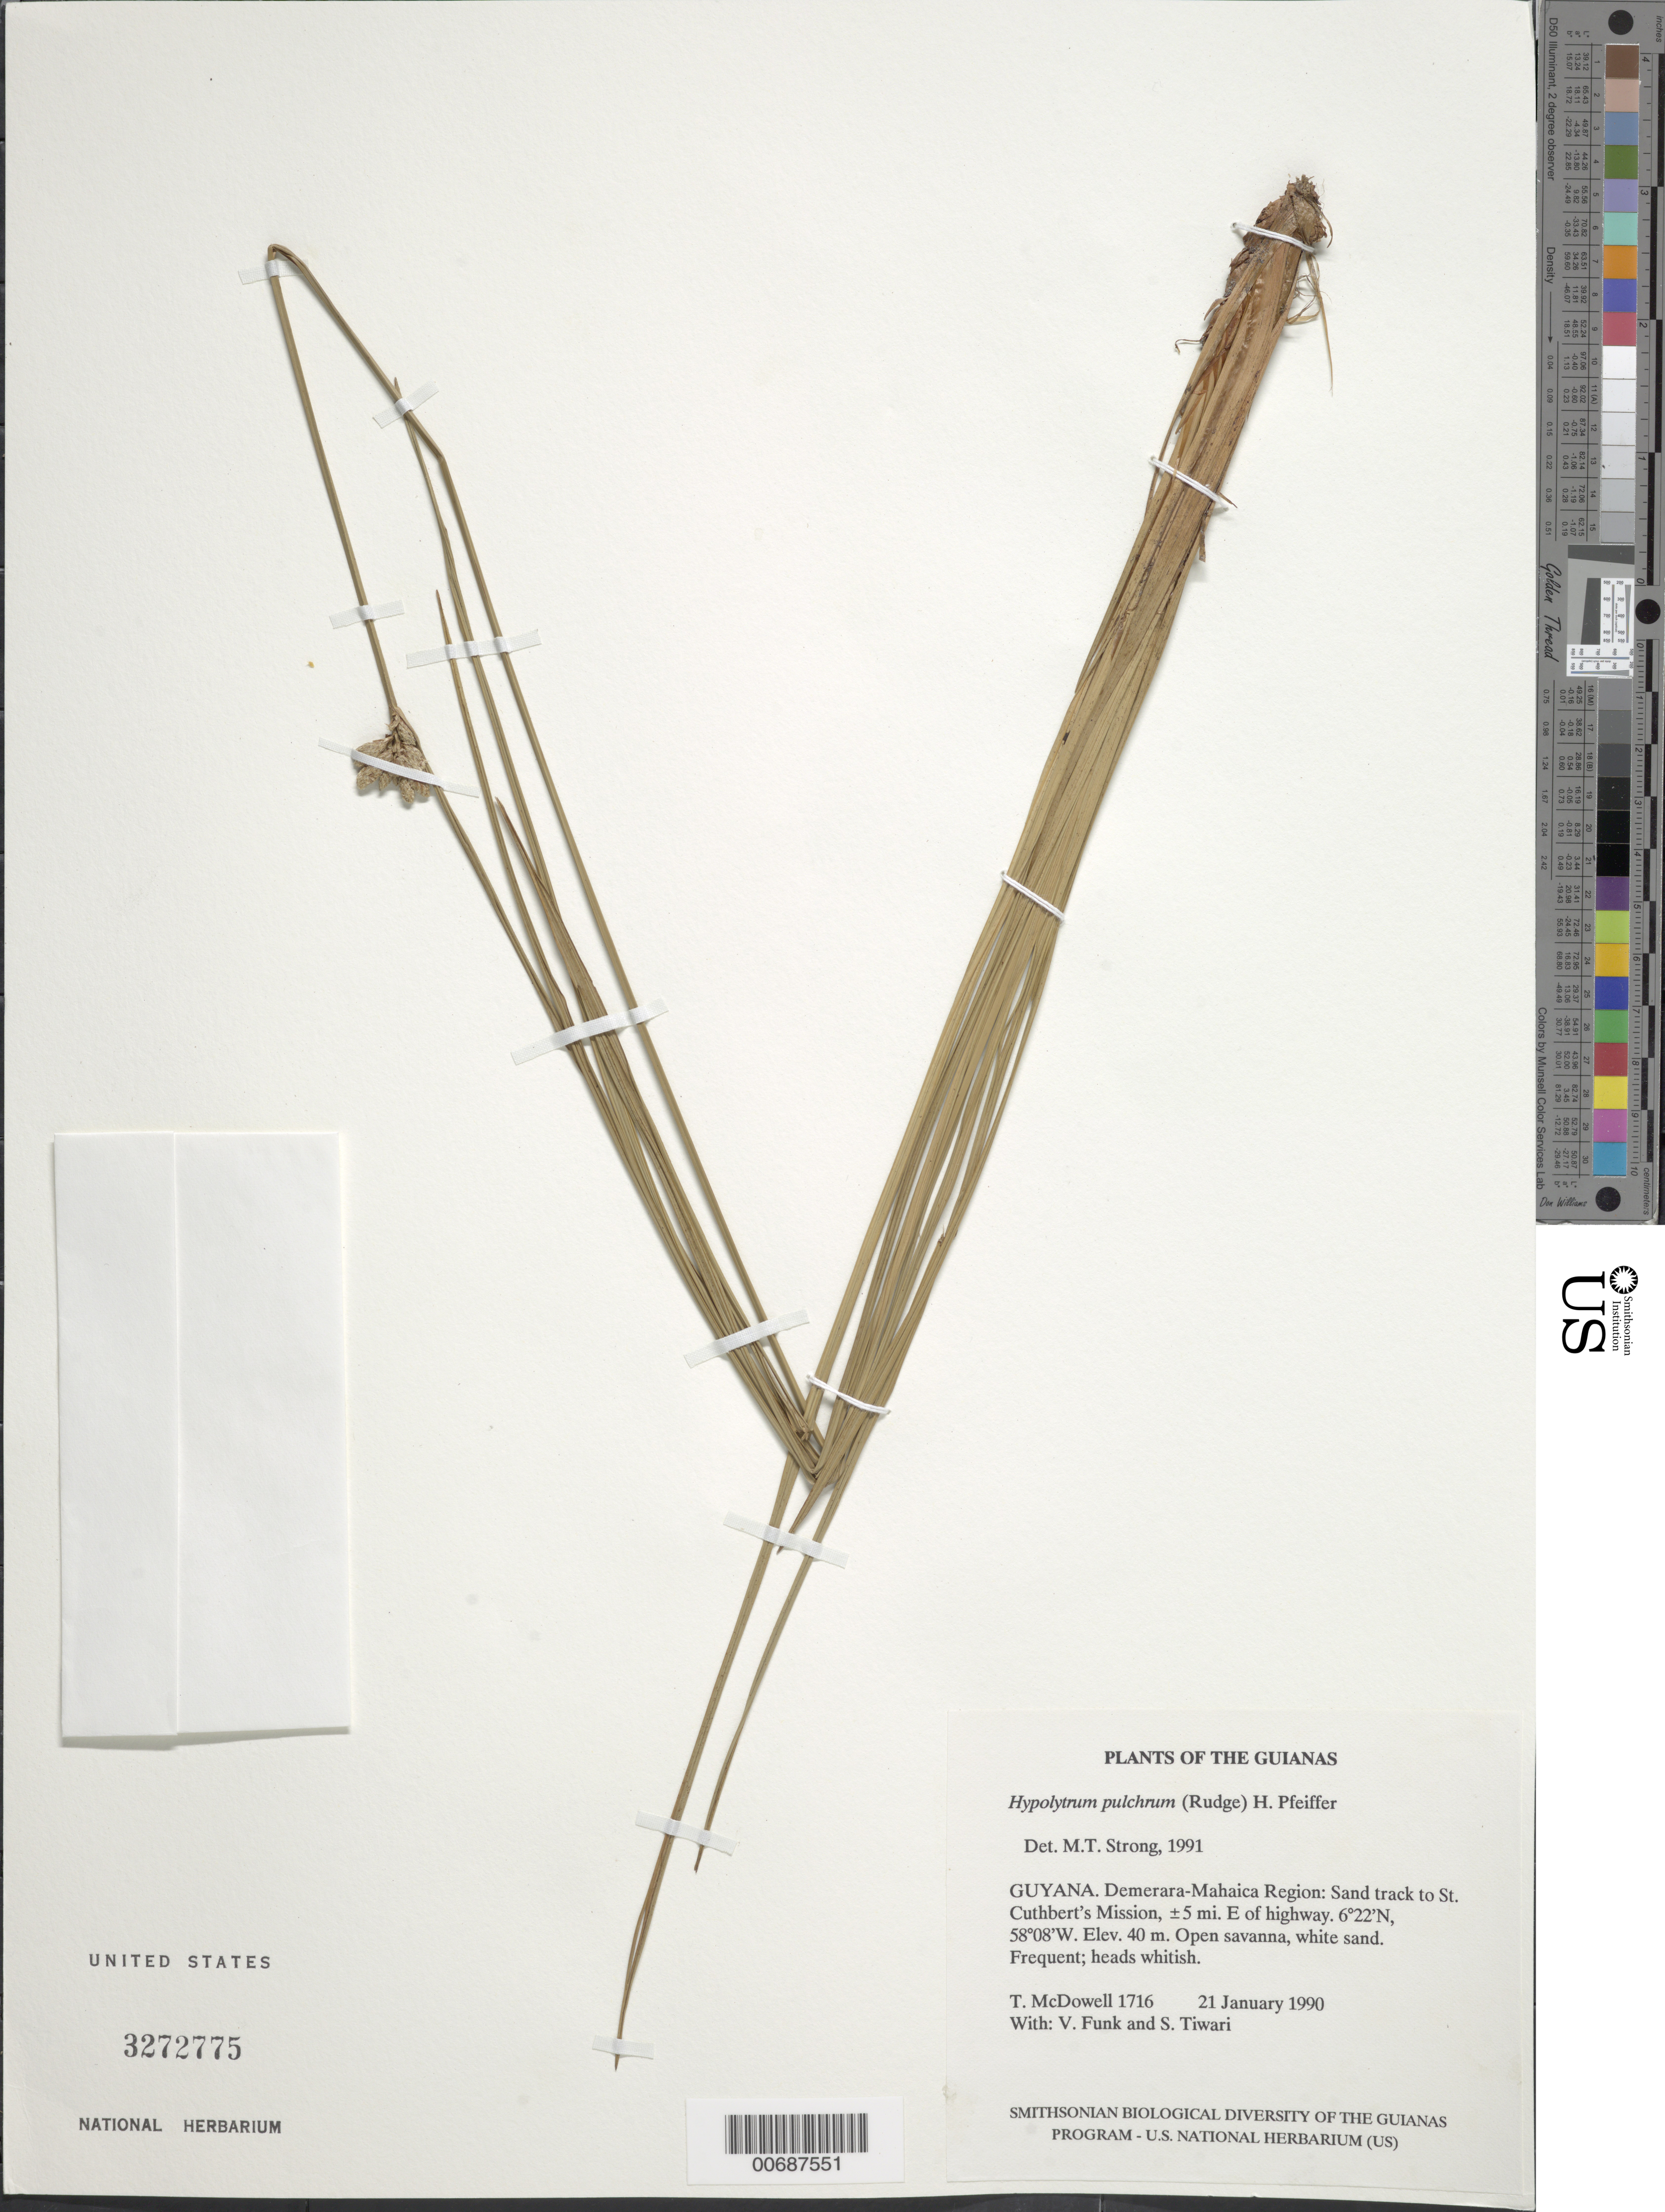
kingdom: Plantae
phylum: Tracheophyta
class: Liliopsida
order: Poales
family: Cyperaceae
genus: Hypolytrum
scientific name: Hypolytrum pulchrum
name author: (Rudge) H. Pfeiff.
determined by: Strong, M. T., (US), Smithsonian Institution - National Museum of Natural History (UNITED STATES)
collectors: T. McDowell, V. Funk & S. Tiwari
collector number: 1716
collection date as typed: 21 January 1990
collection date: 1990-01-21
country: Guyana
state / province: Demerara-Mahaica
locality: Sand track to St. Cuthbert's Mission, ±5 mi. E of highway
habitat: Open savanna, white sand, highly soaked from 3 weeks of rain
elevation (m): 40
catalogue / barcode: US 3272775